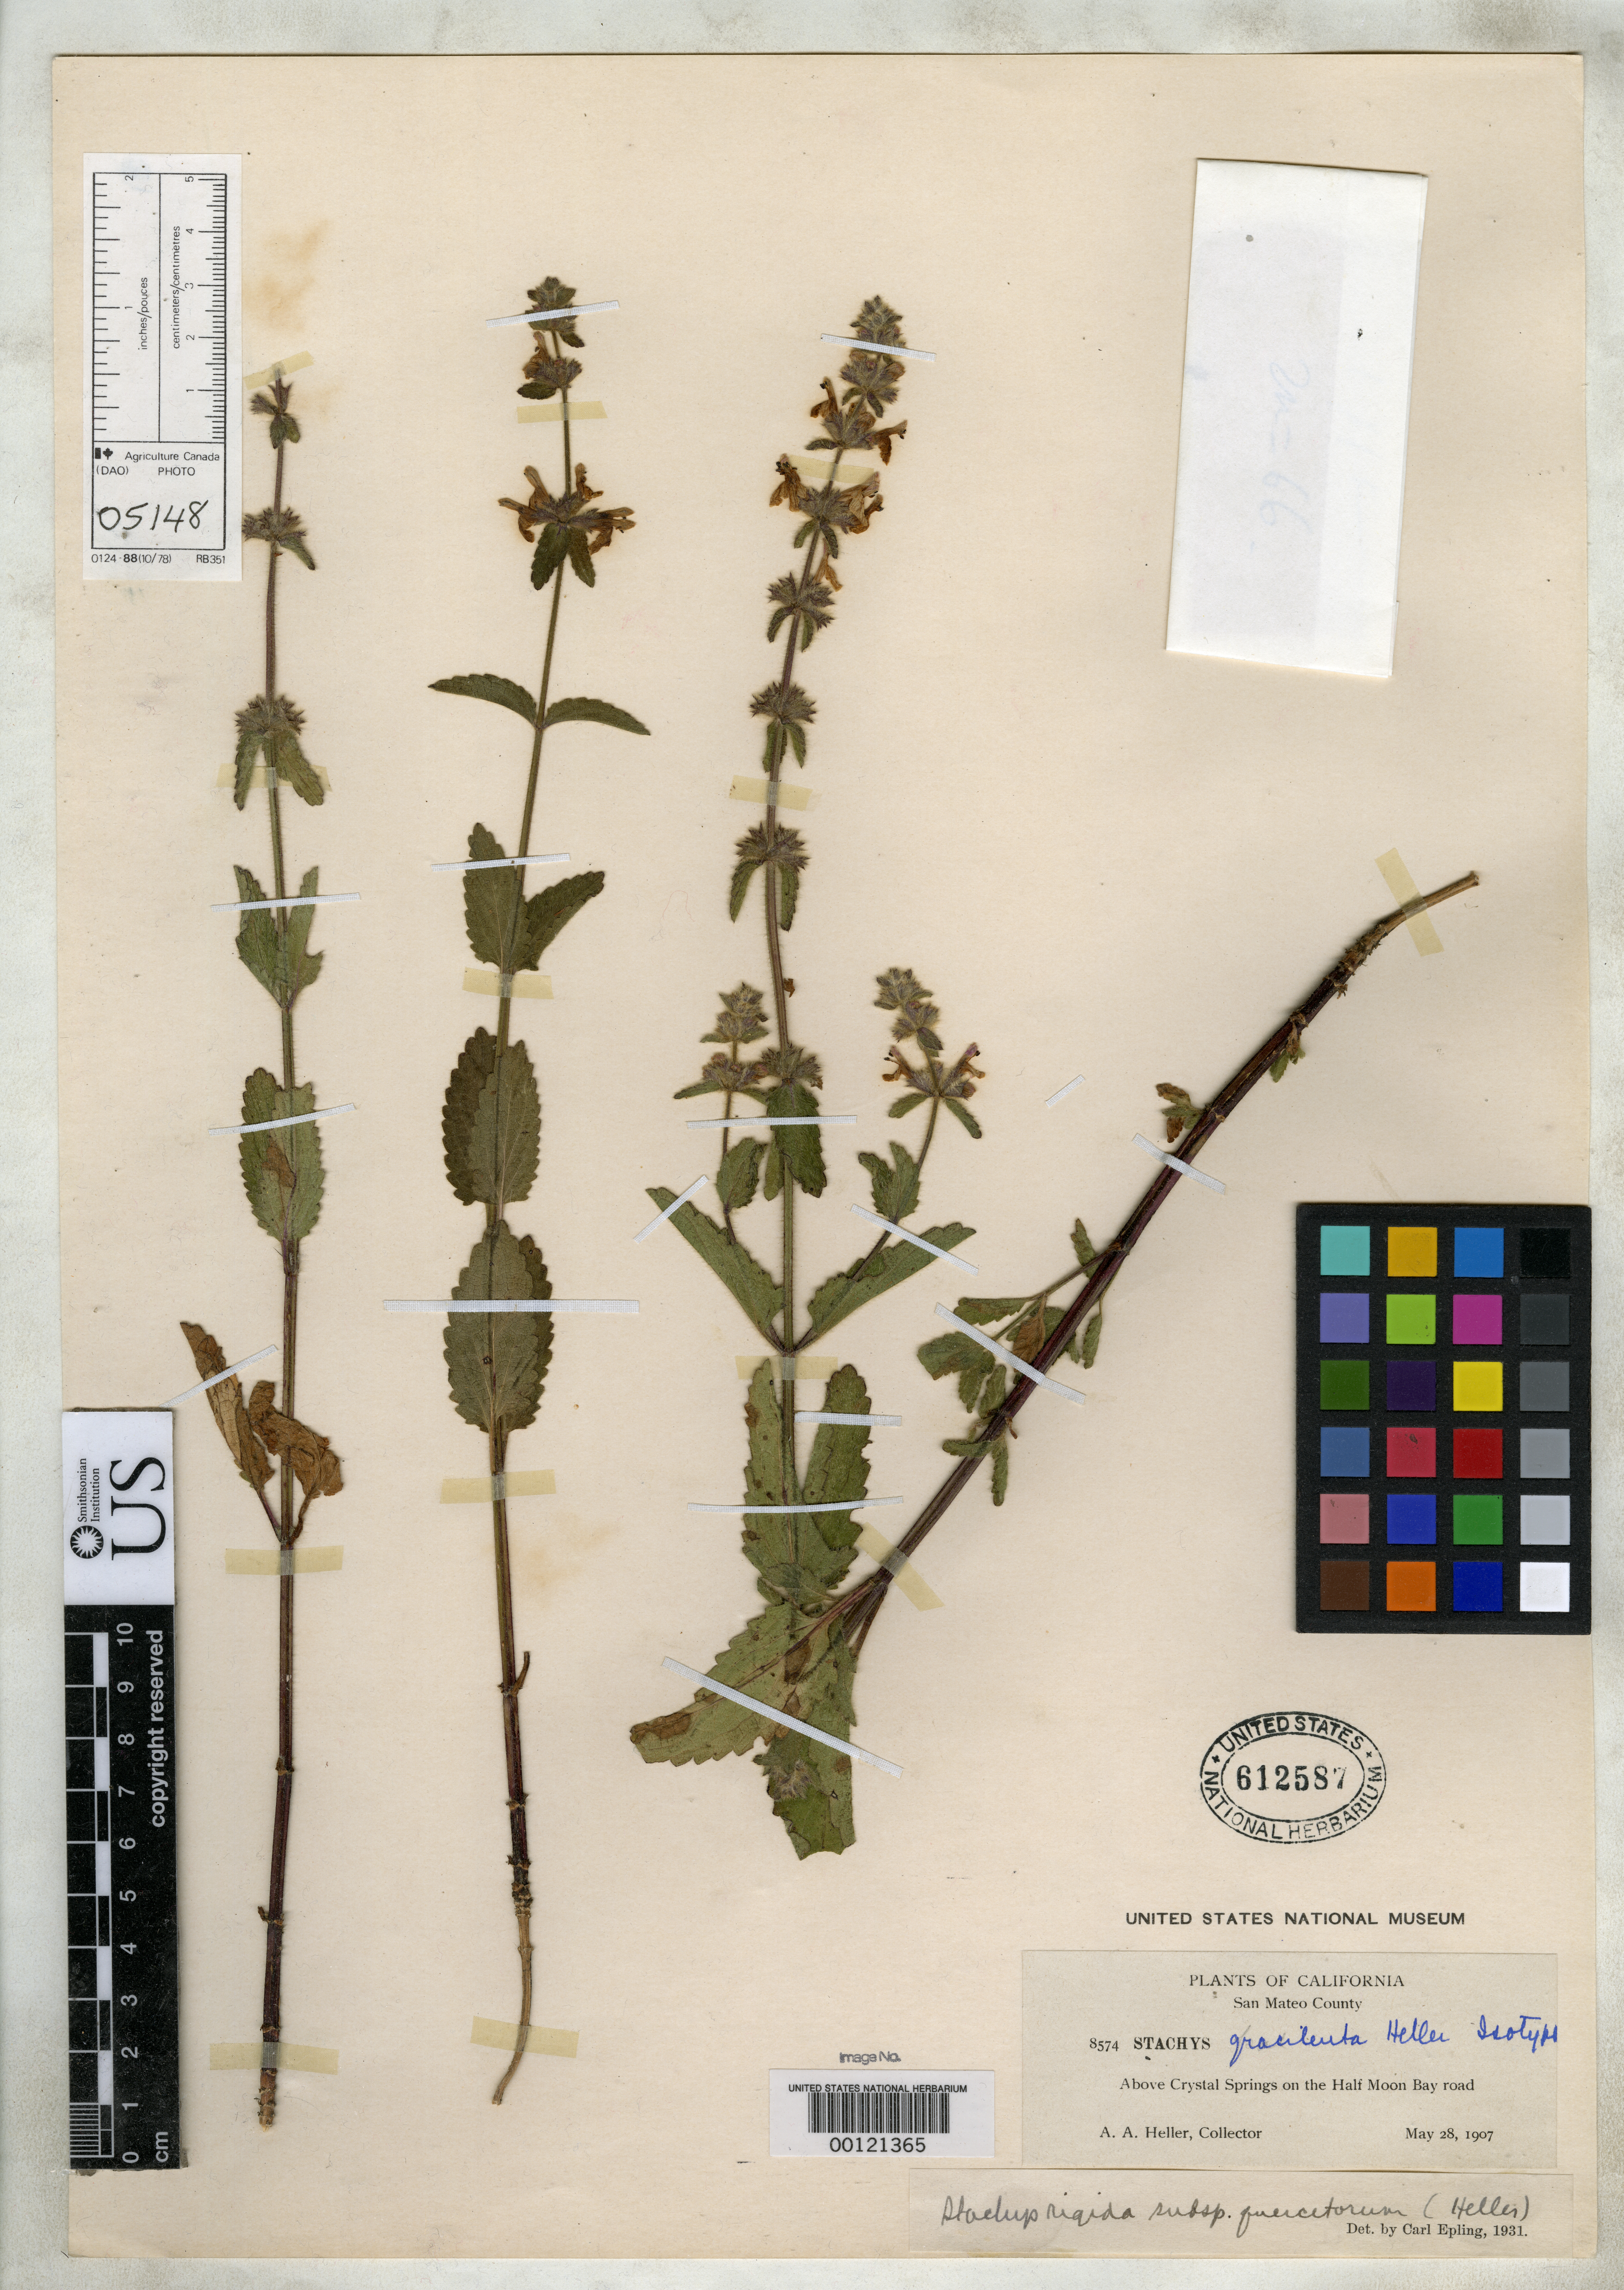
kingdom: Plantae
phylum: Tracheophyta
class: Magnoliopsida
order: Lamiales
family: Lamiaceae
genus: Stachys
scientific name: Stachys gracilenta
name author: A. Heller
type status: Isotype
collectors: A. A. Heller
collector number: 8574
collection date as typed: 28 May 1907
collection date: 1907-05-28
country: United States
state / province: California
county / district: San Mateo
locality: Above Crystal Springs on Half Moon Bay Road.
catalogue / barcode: US 612587